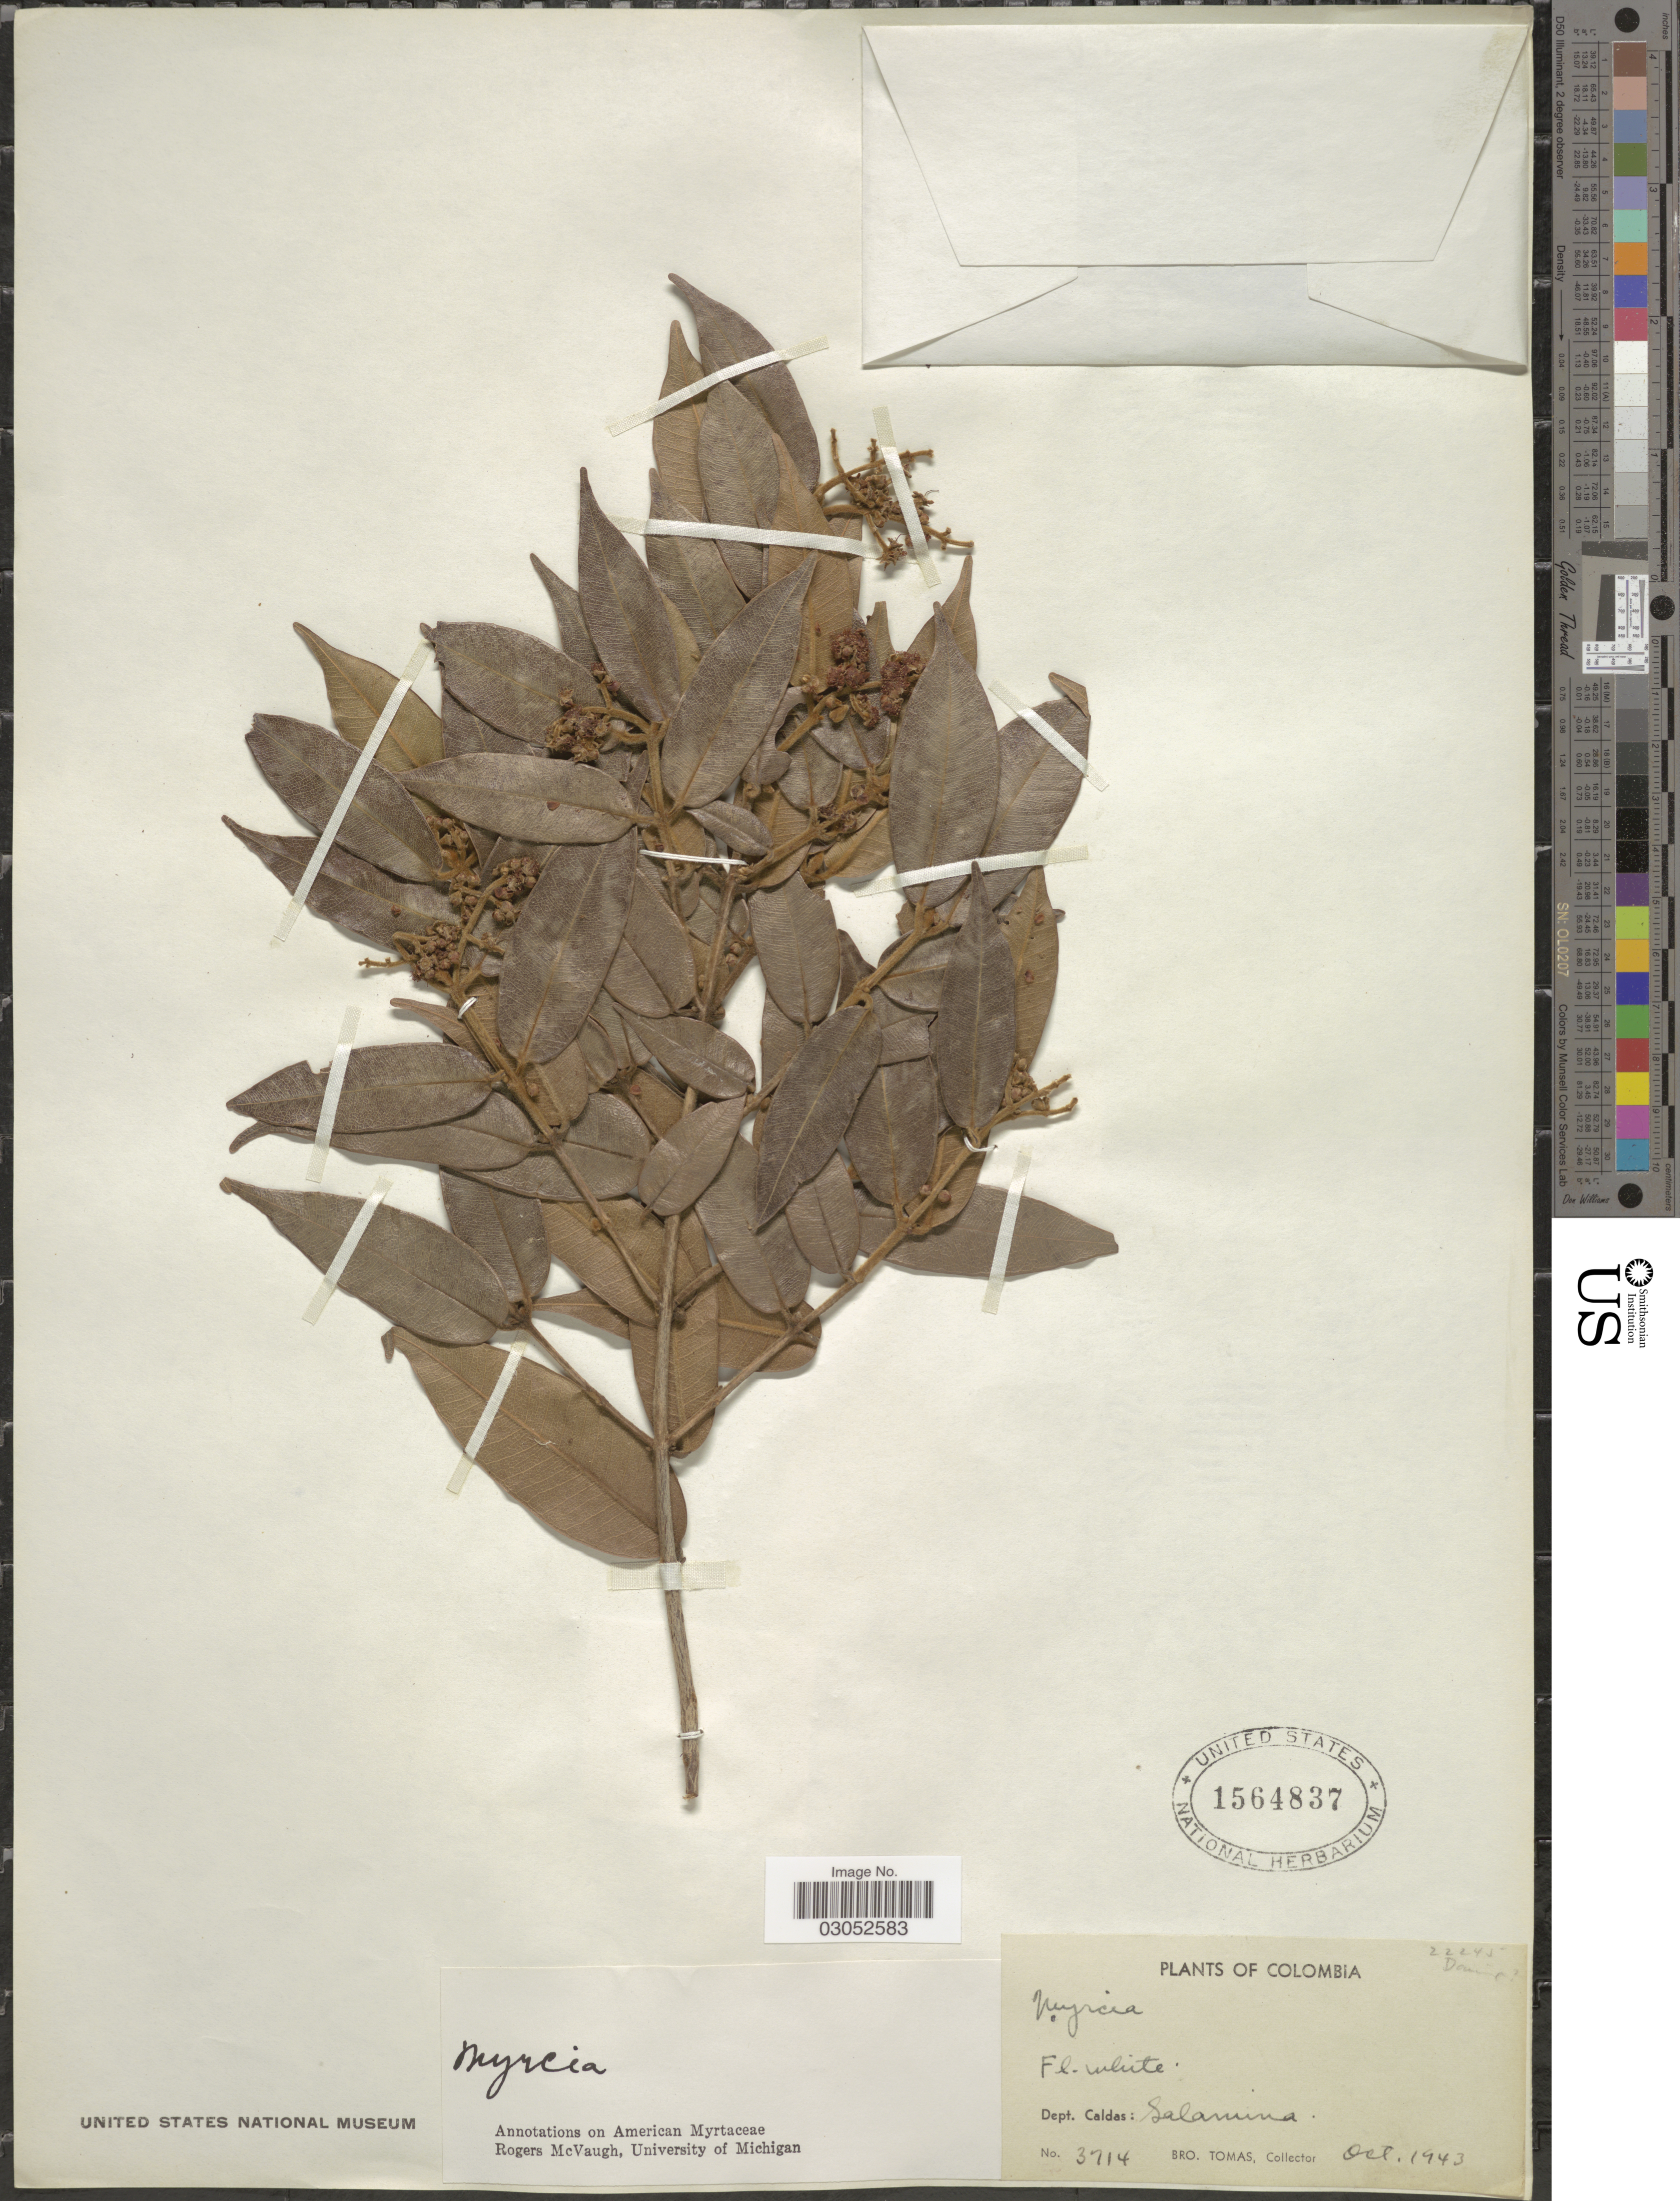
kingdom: Plantae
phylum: Tracheophyta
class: Magnoliopsida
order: Myrtales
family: Myrtaceae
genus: Myrcia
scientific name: Myrcia sp.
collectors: B. Tomas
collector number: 3714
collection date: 1943-10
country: Colombia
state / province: Caldas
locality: Dept. Caldas: Salamina.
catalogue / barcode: US 1564837